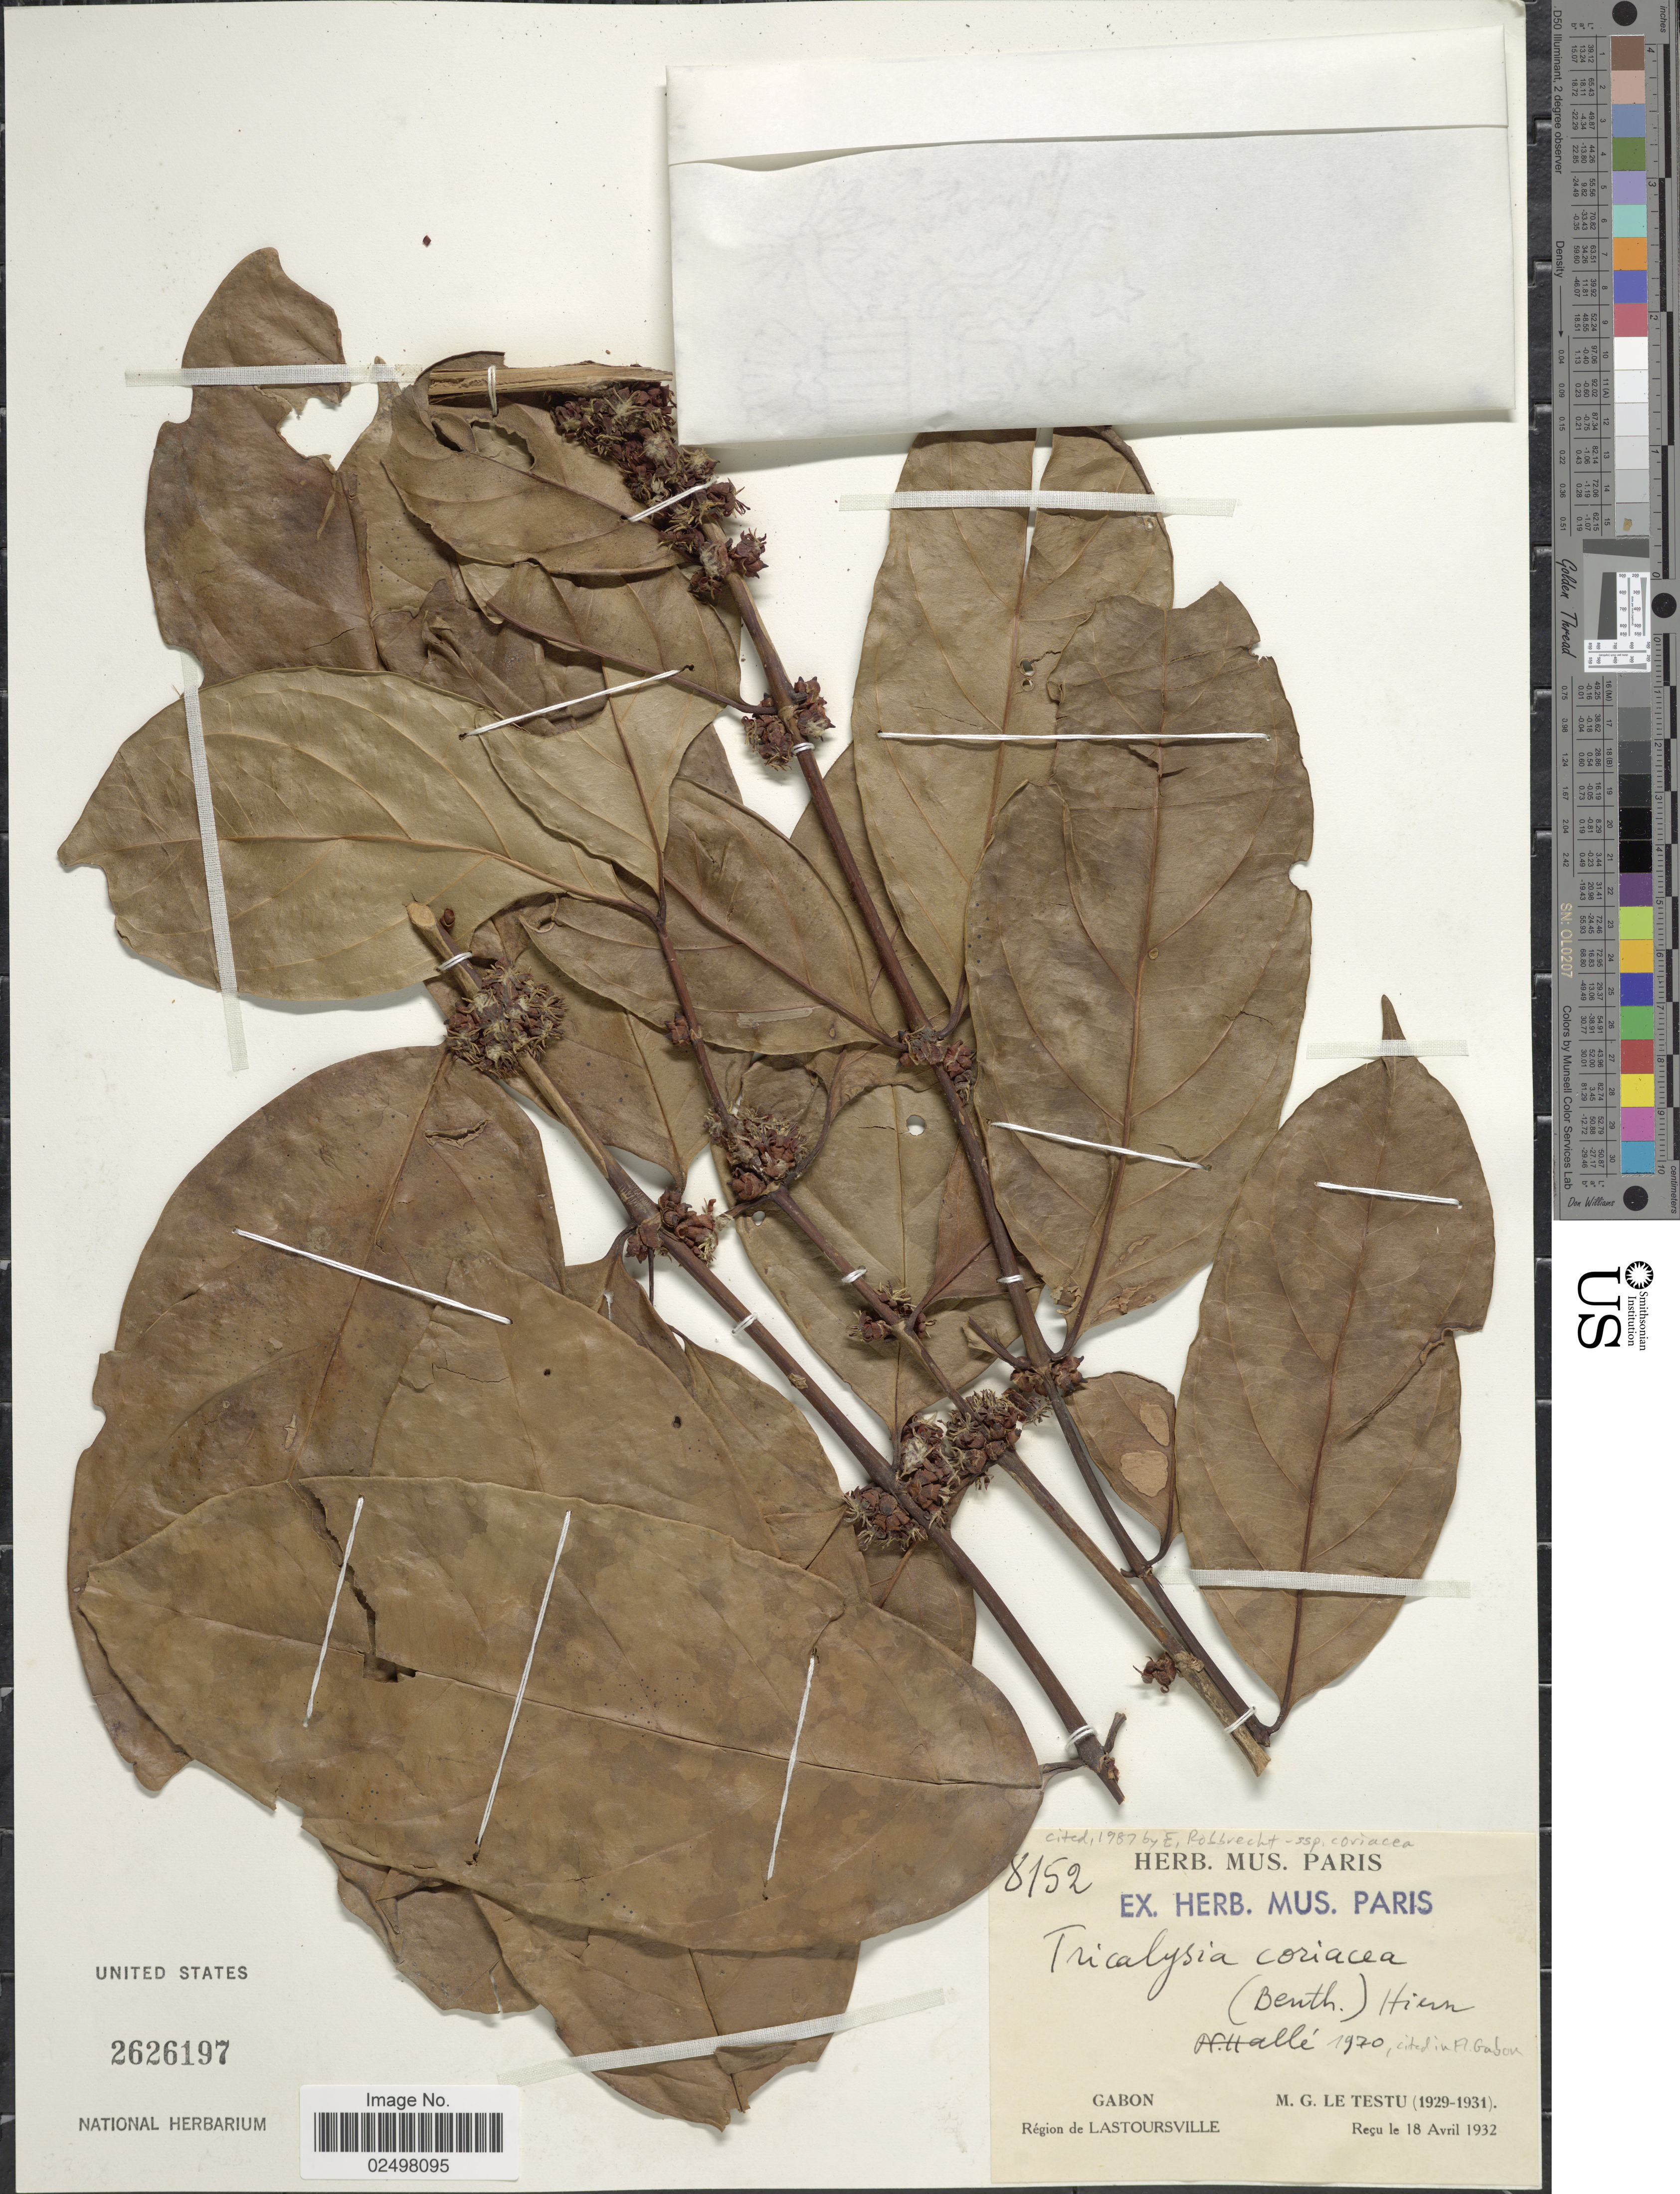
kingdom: Plantae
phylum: Tracheophyta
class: Magnoliopsida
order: Gentianales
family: Rubiaceae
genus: Tricalysia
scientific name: Tricalysia coriacea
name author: (Benth.) Hiern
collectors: M. Le Testu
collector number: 8152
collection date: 1932-04-18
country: Gabon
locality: Region de Lastoursville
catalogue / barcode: US 2626197